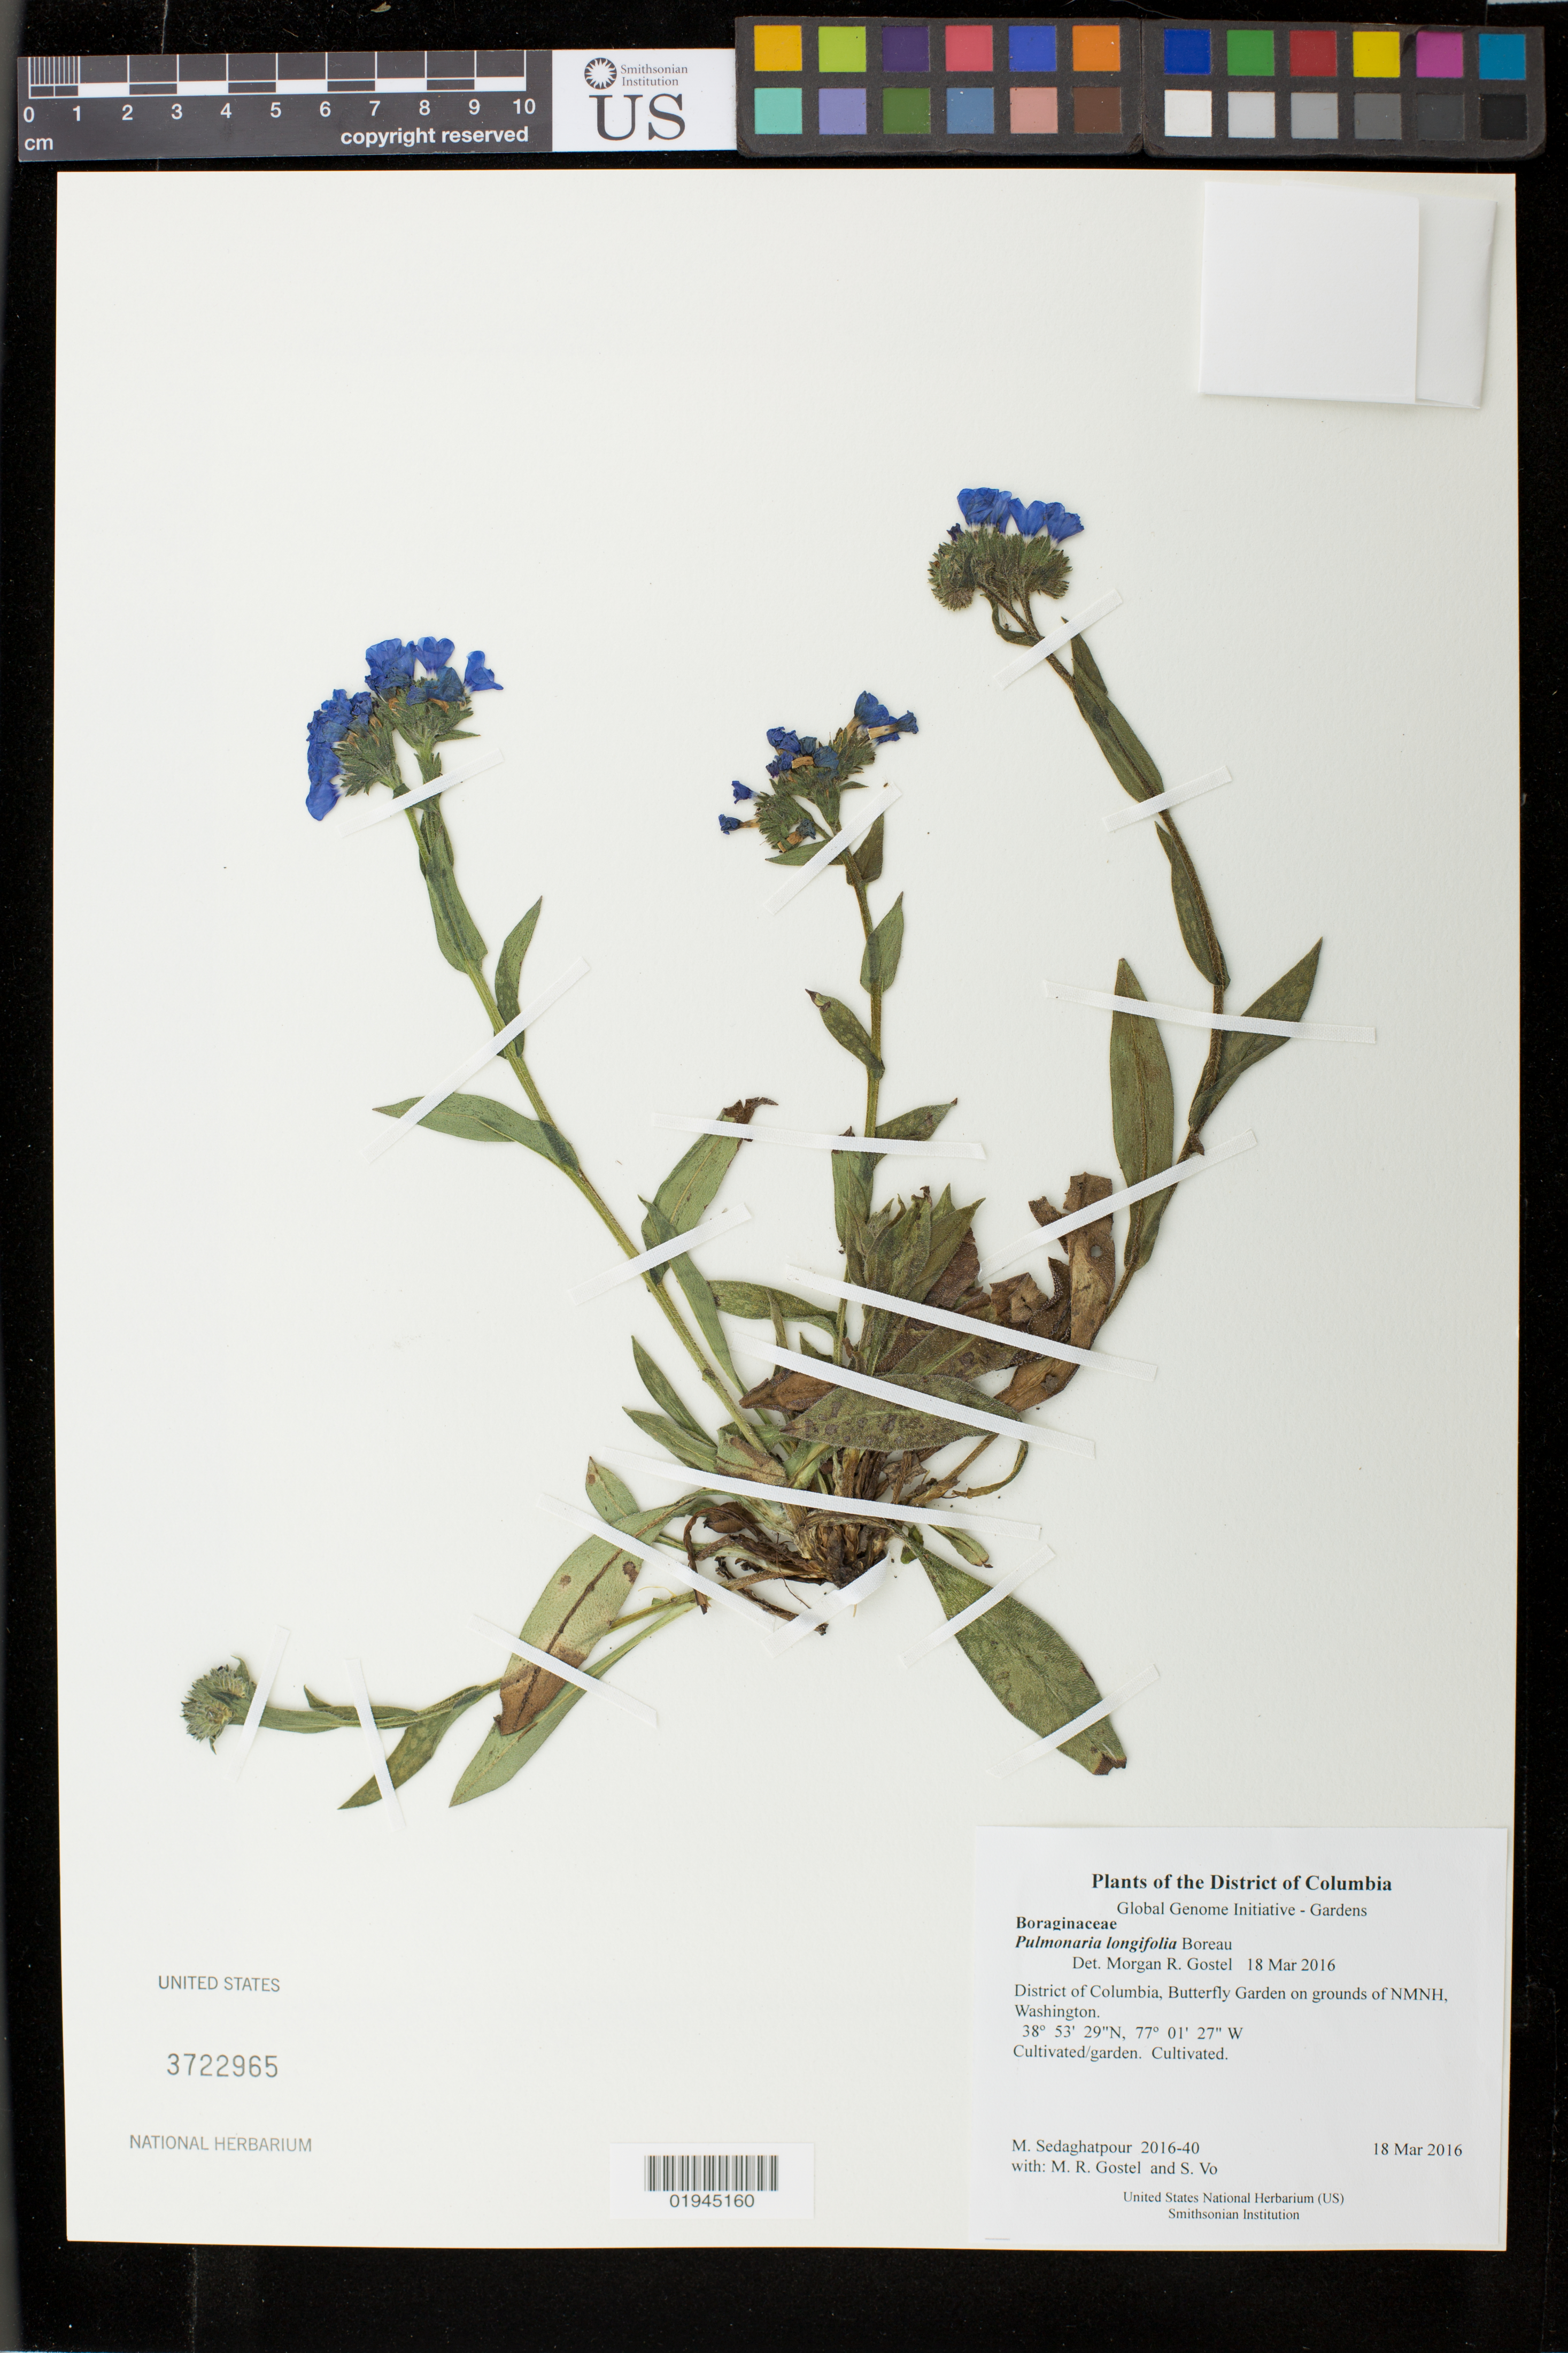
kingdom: Plantae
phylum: Tracheophyta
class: Magnoliopsida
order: Boraginales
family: Boraginaceae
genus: Pulmonaria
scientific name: Pulmonaria longifolia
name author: Boreau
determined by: Gostel, Morgan R., (BRIT), Botanical Research Institute of Texas (UNITED STATES)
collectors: M. Sedaghatpour, M. R. Gostel & S. Vo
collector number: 2016-40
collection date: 2016-03-18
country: United States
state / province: District of Columbia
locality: Butterfly Garden on grounds of NMNH, Washington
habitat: Cultivated/garden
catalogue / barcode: US 3722965